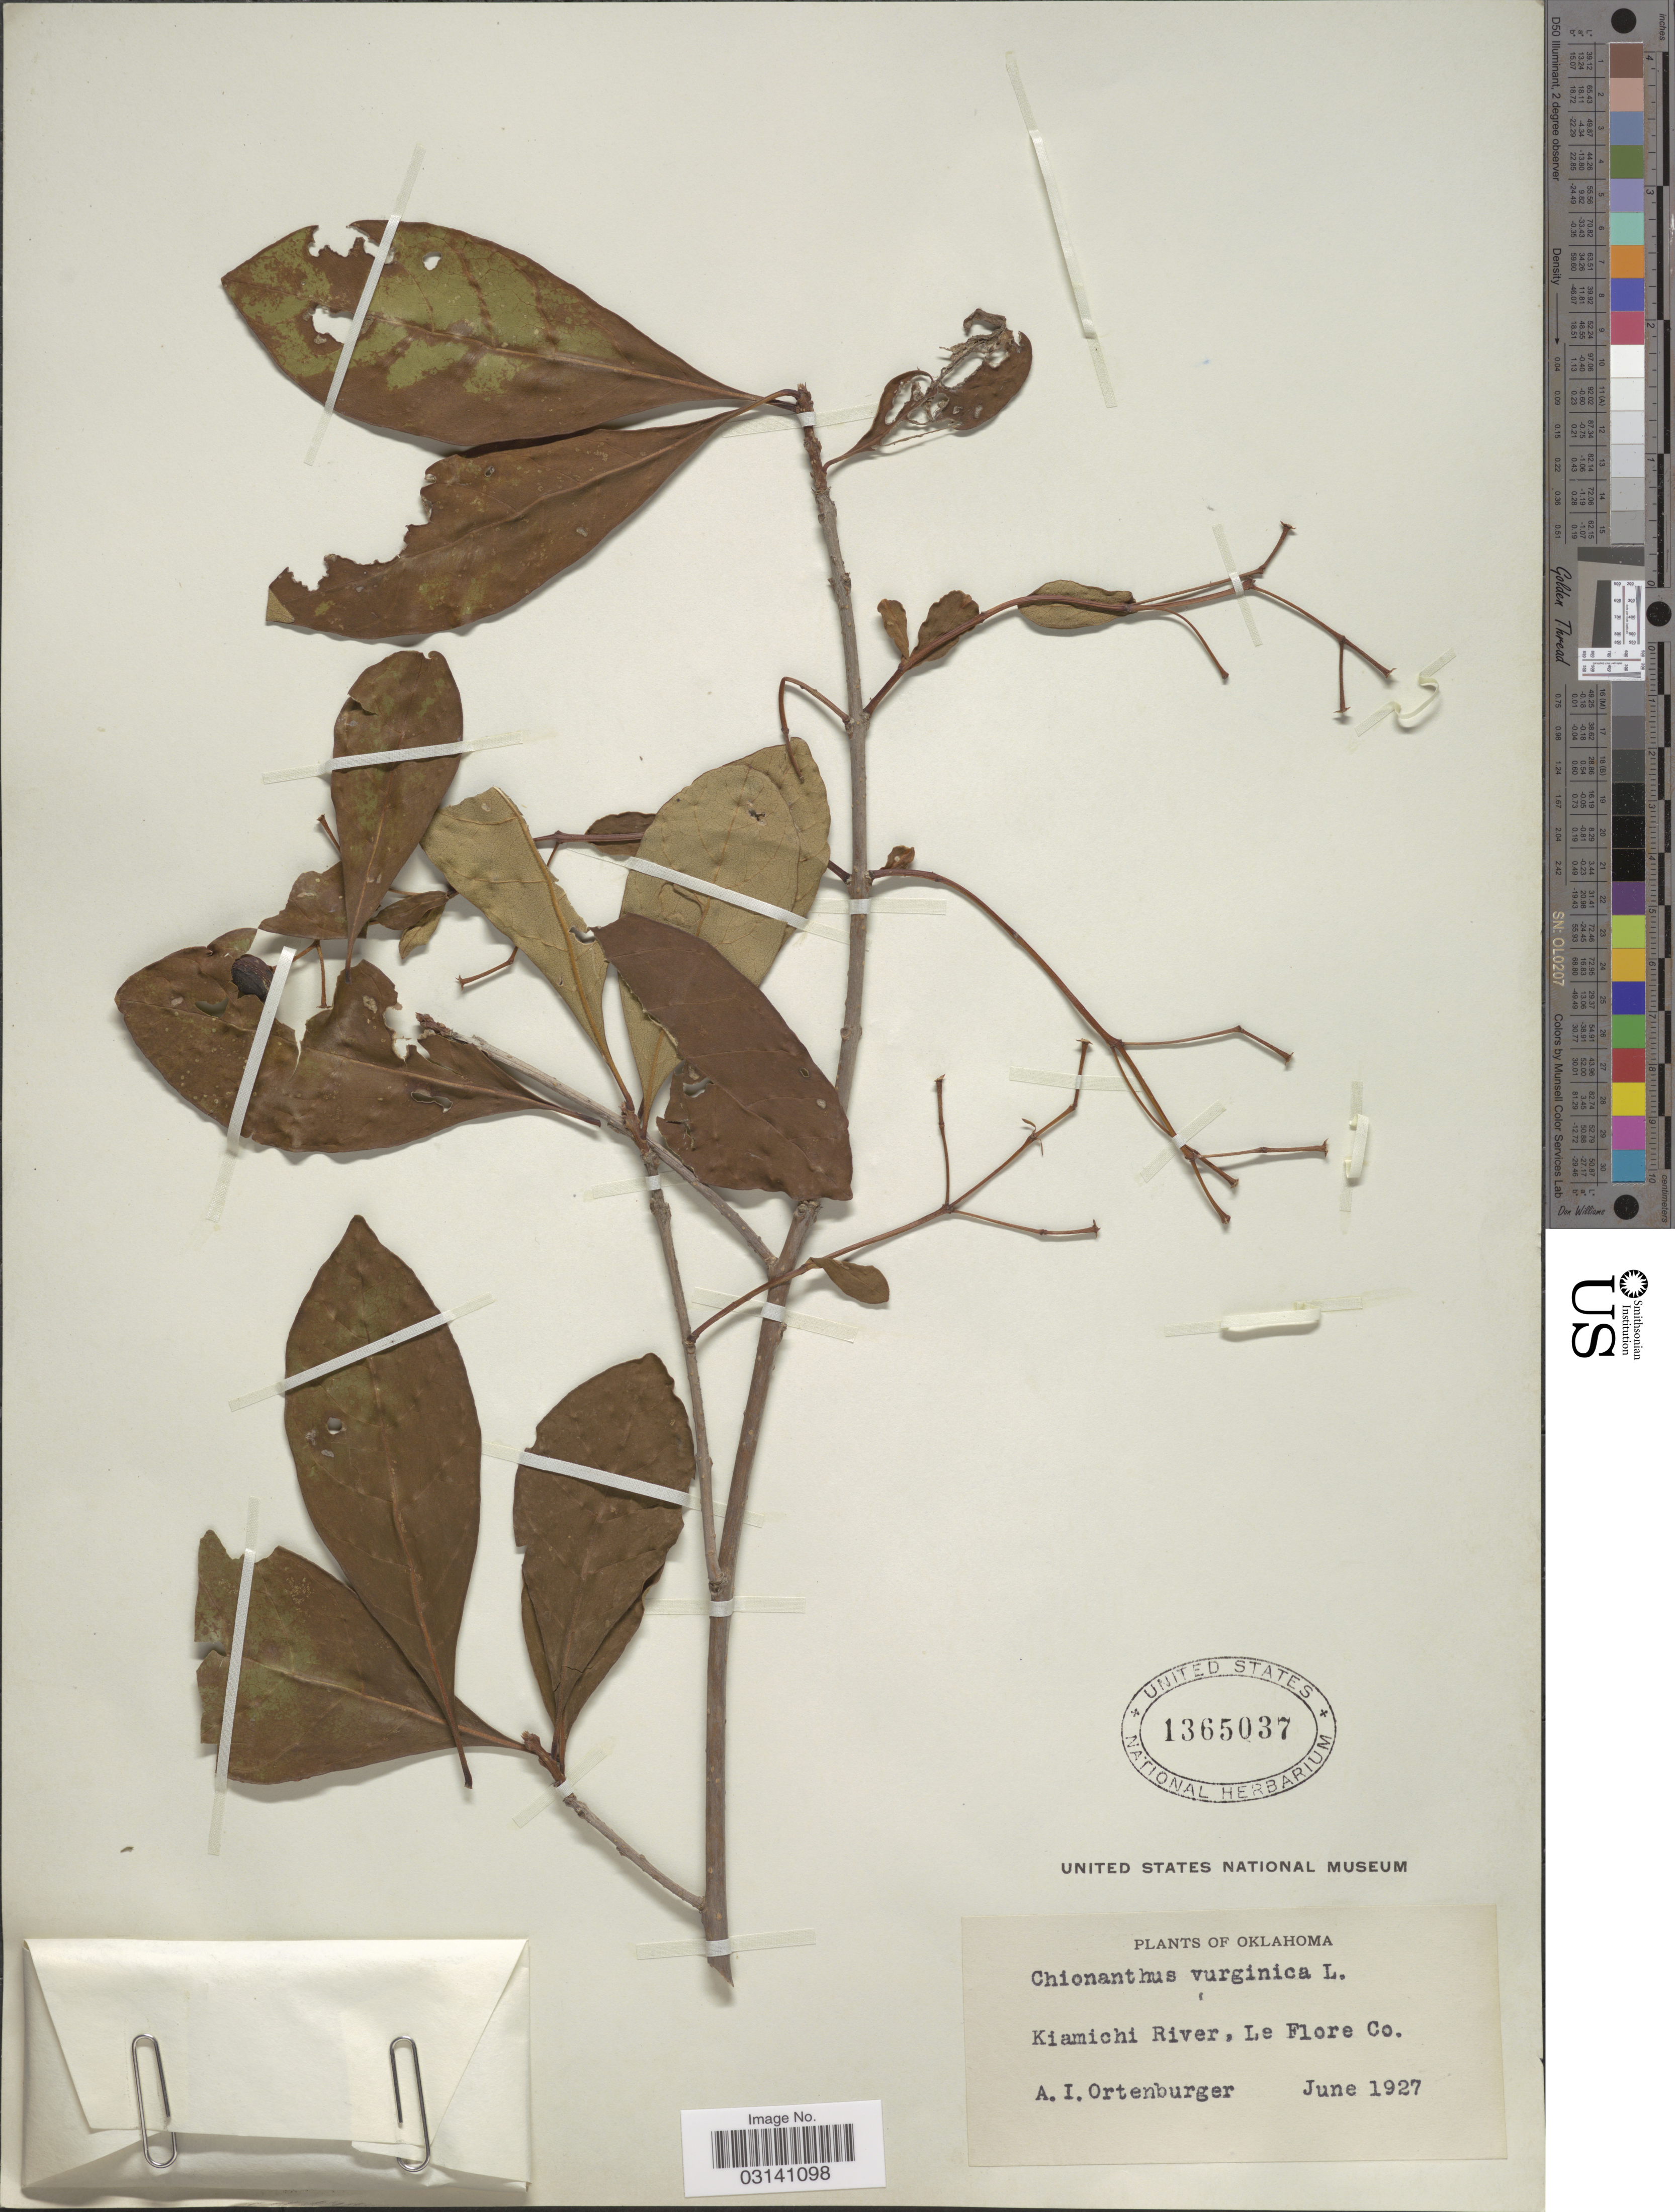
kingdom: Plantae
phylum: Tracheophyta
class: Magnoliopsida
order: Lamiales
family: Oleaceae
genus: Chionanthus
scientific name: Chionanthus virginicus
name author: L.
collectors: A. Ortenburger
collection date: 1927-06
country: United States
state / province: Oklahoma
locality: Kiamichi River, Le Flore Co.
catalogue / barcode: US 1365037